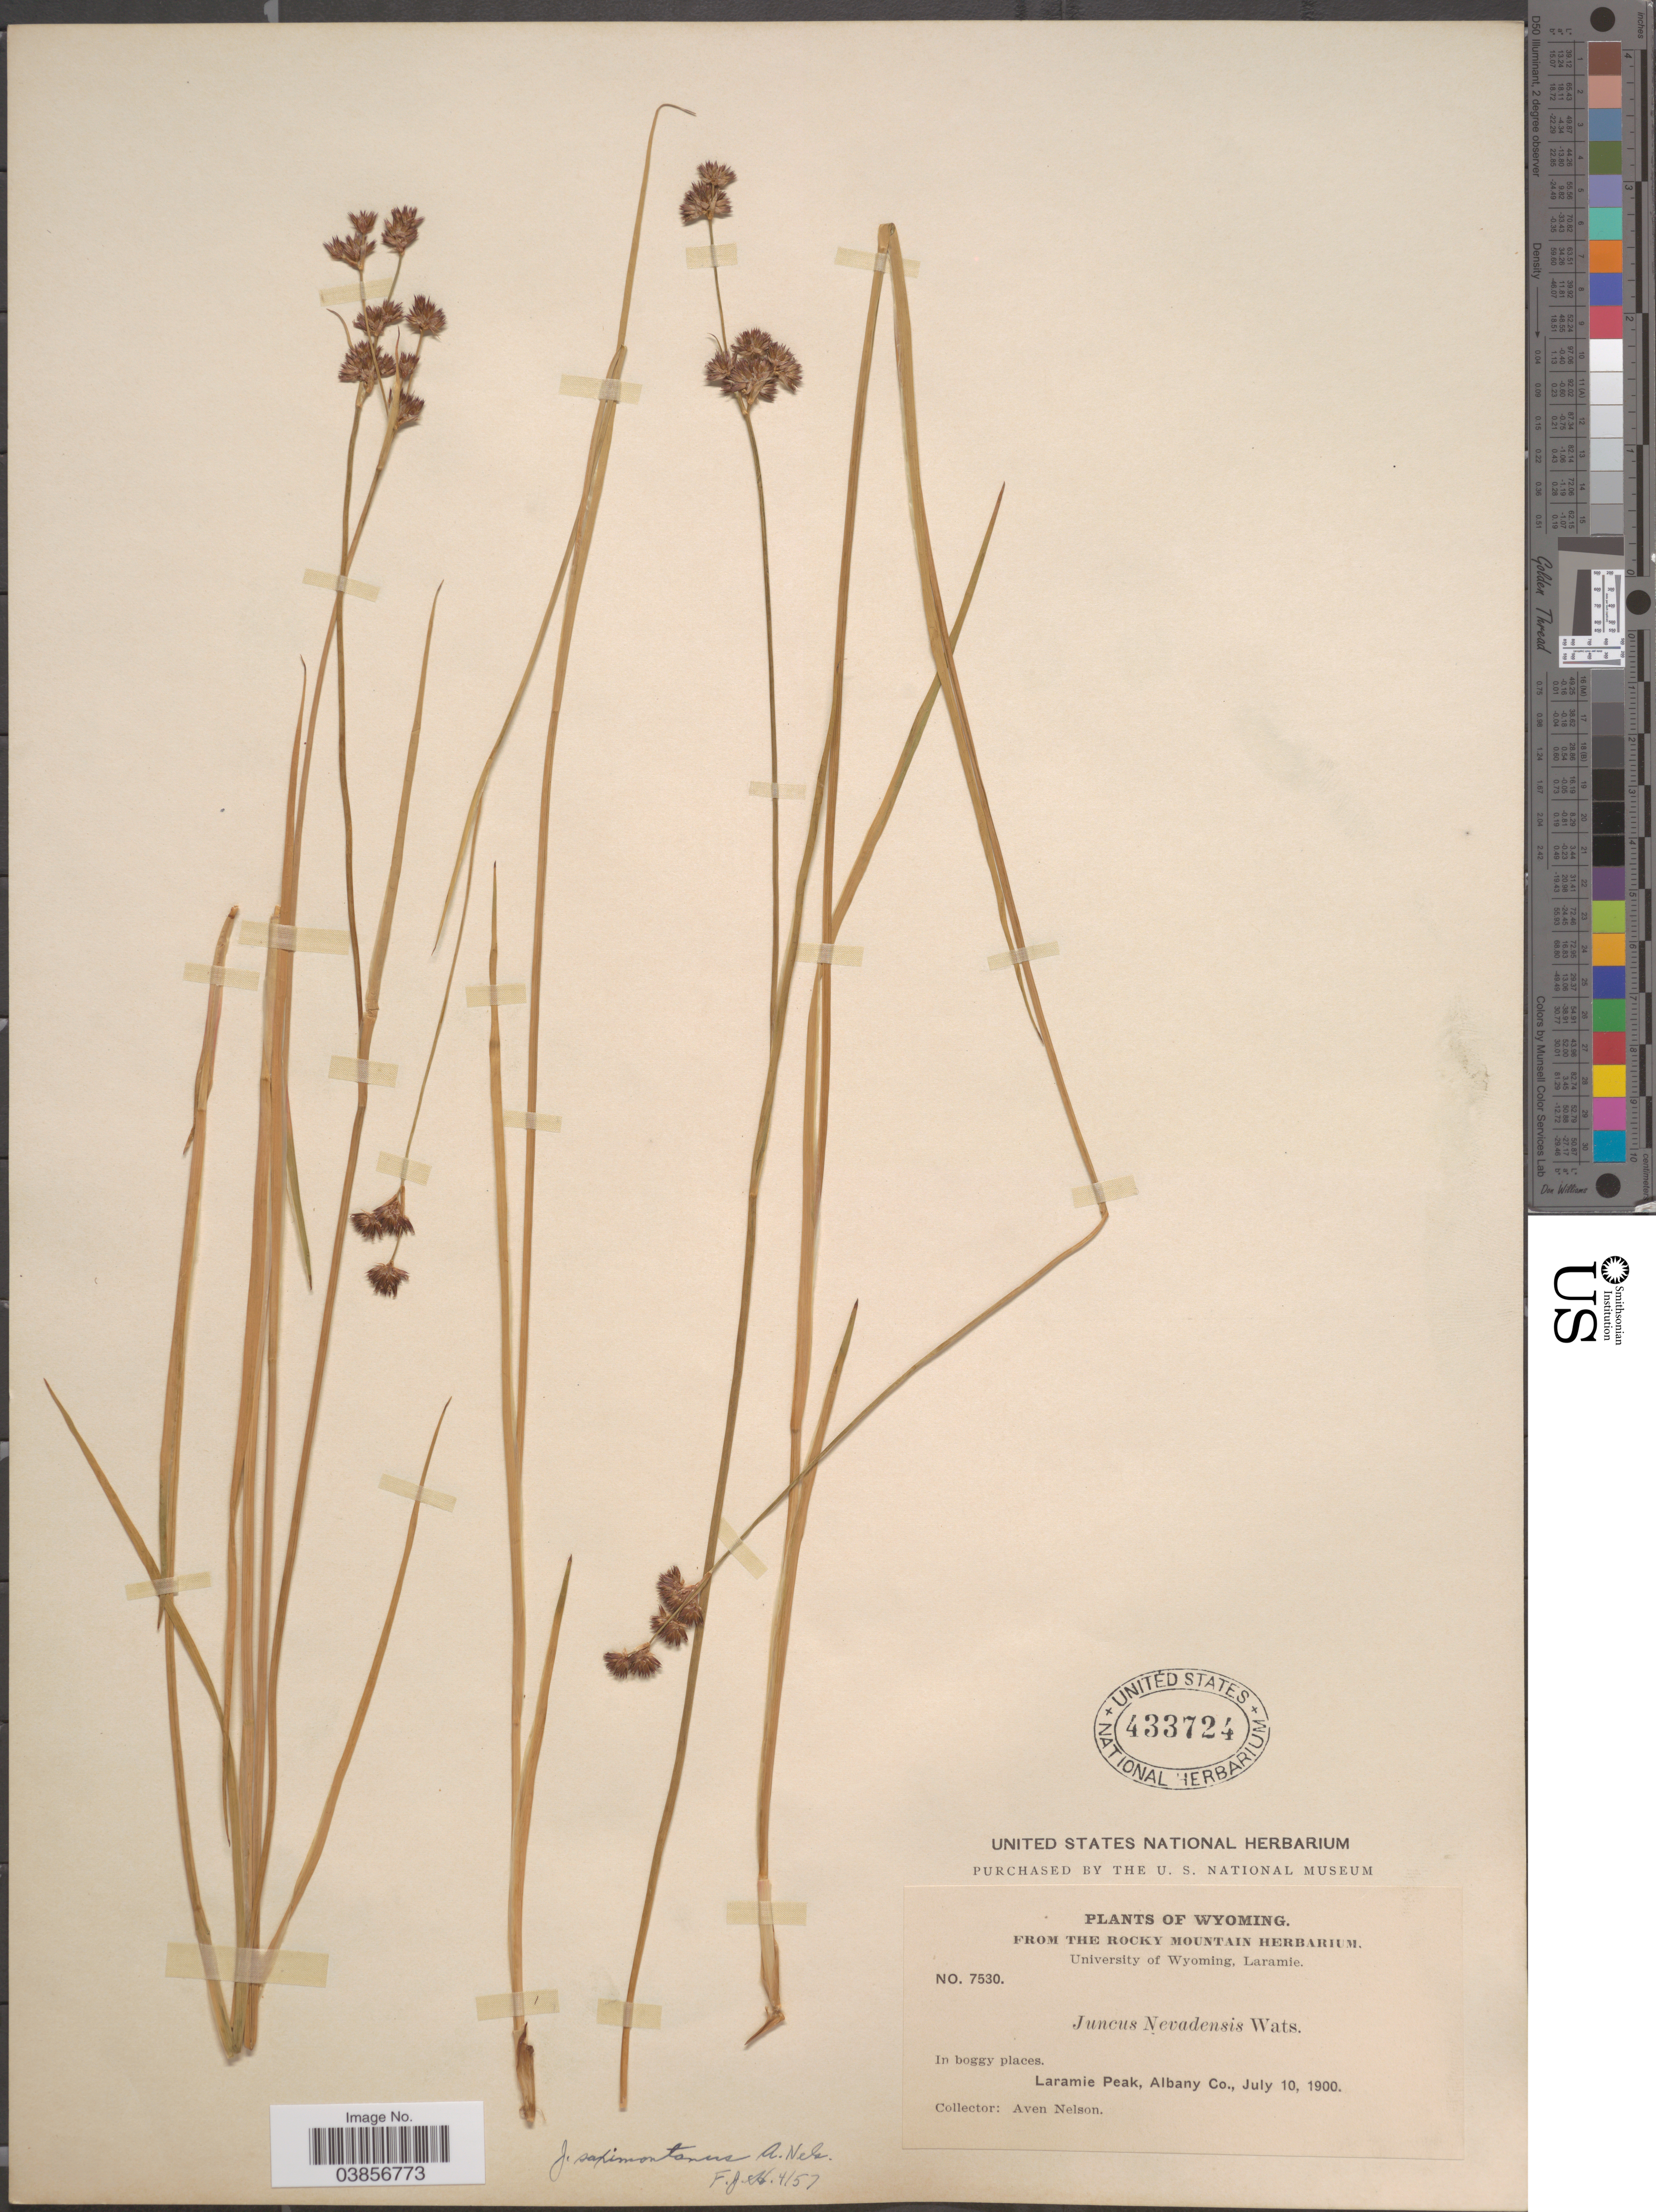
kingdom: Plantae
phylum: Tracheophyta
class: Liliopsida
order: Poales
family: Juncaceae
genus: Juncus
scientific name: Juncus saximontanus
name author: A. Nelson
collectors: A. Nelson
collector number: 7530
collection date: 1900-07-10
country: United States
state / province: Wyoming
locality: Laramie Peak, Albany Co.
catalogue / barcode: US 433724